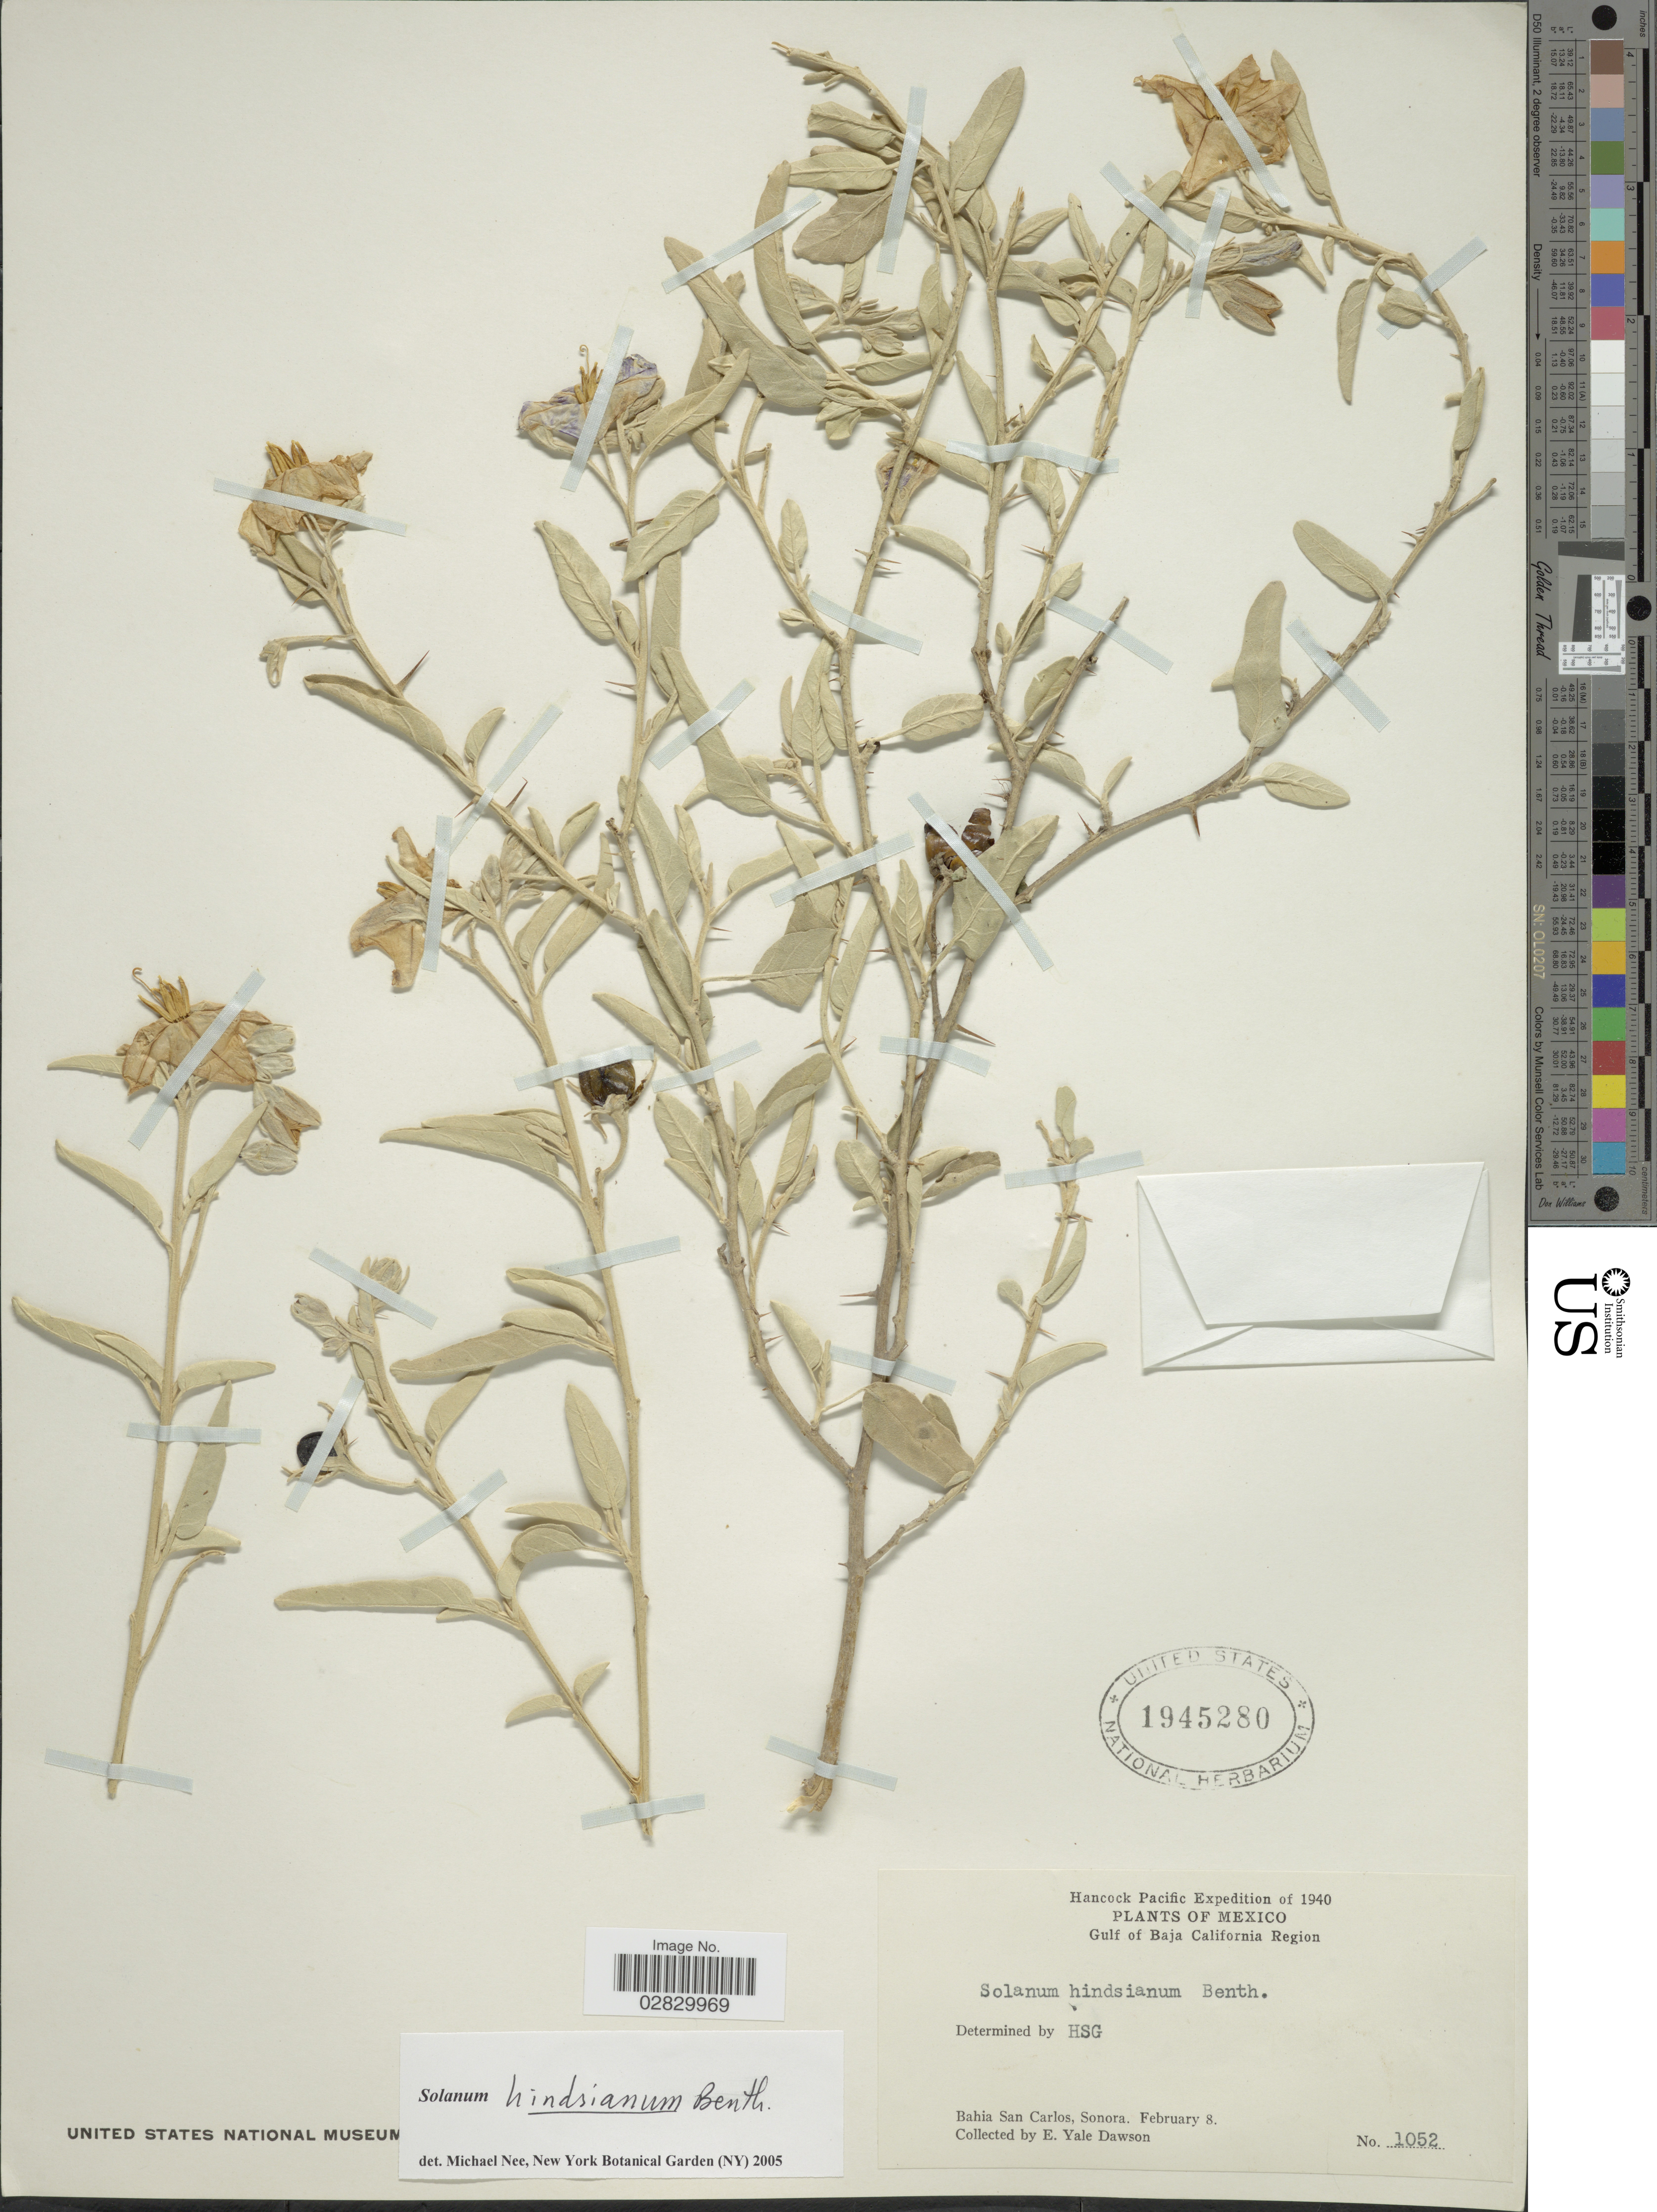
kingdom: Plantae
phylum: Tracheophyta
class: Magnoliopsida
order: Solanales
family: Solanaceae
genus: Solanum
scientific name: Solanum hindsianum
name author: Benth.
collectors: N. Yensen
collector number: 1052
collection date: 1940-02-08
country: Mexico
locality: Gulf of Baja California Region, Bahia San Carlos, Sonora.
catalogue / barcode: US 1945280